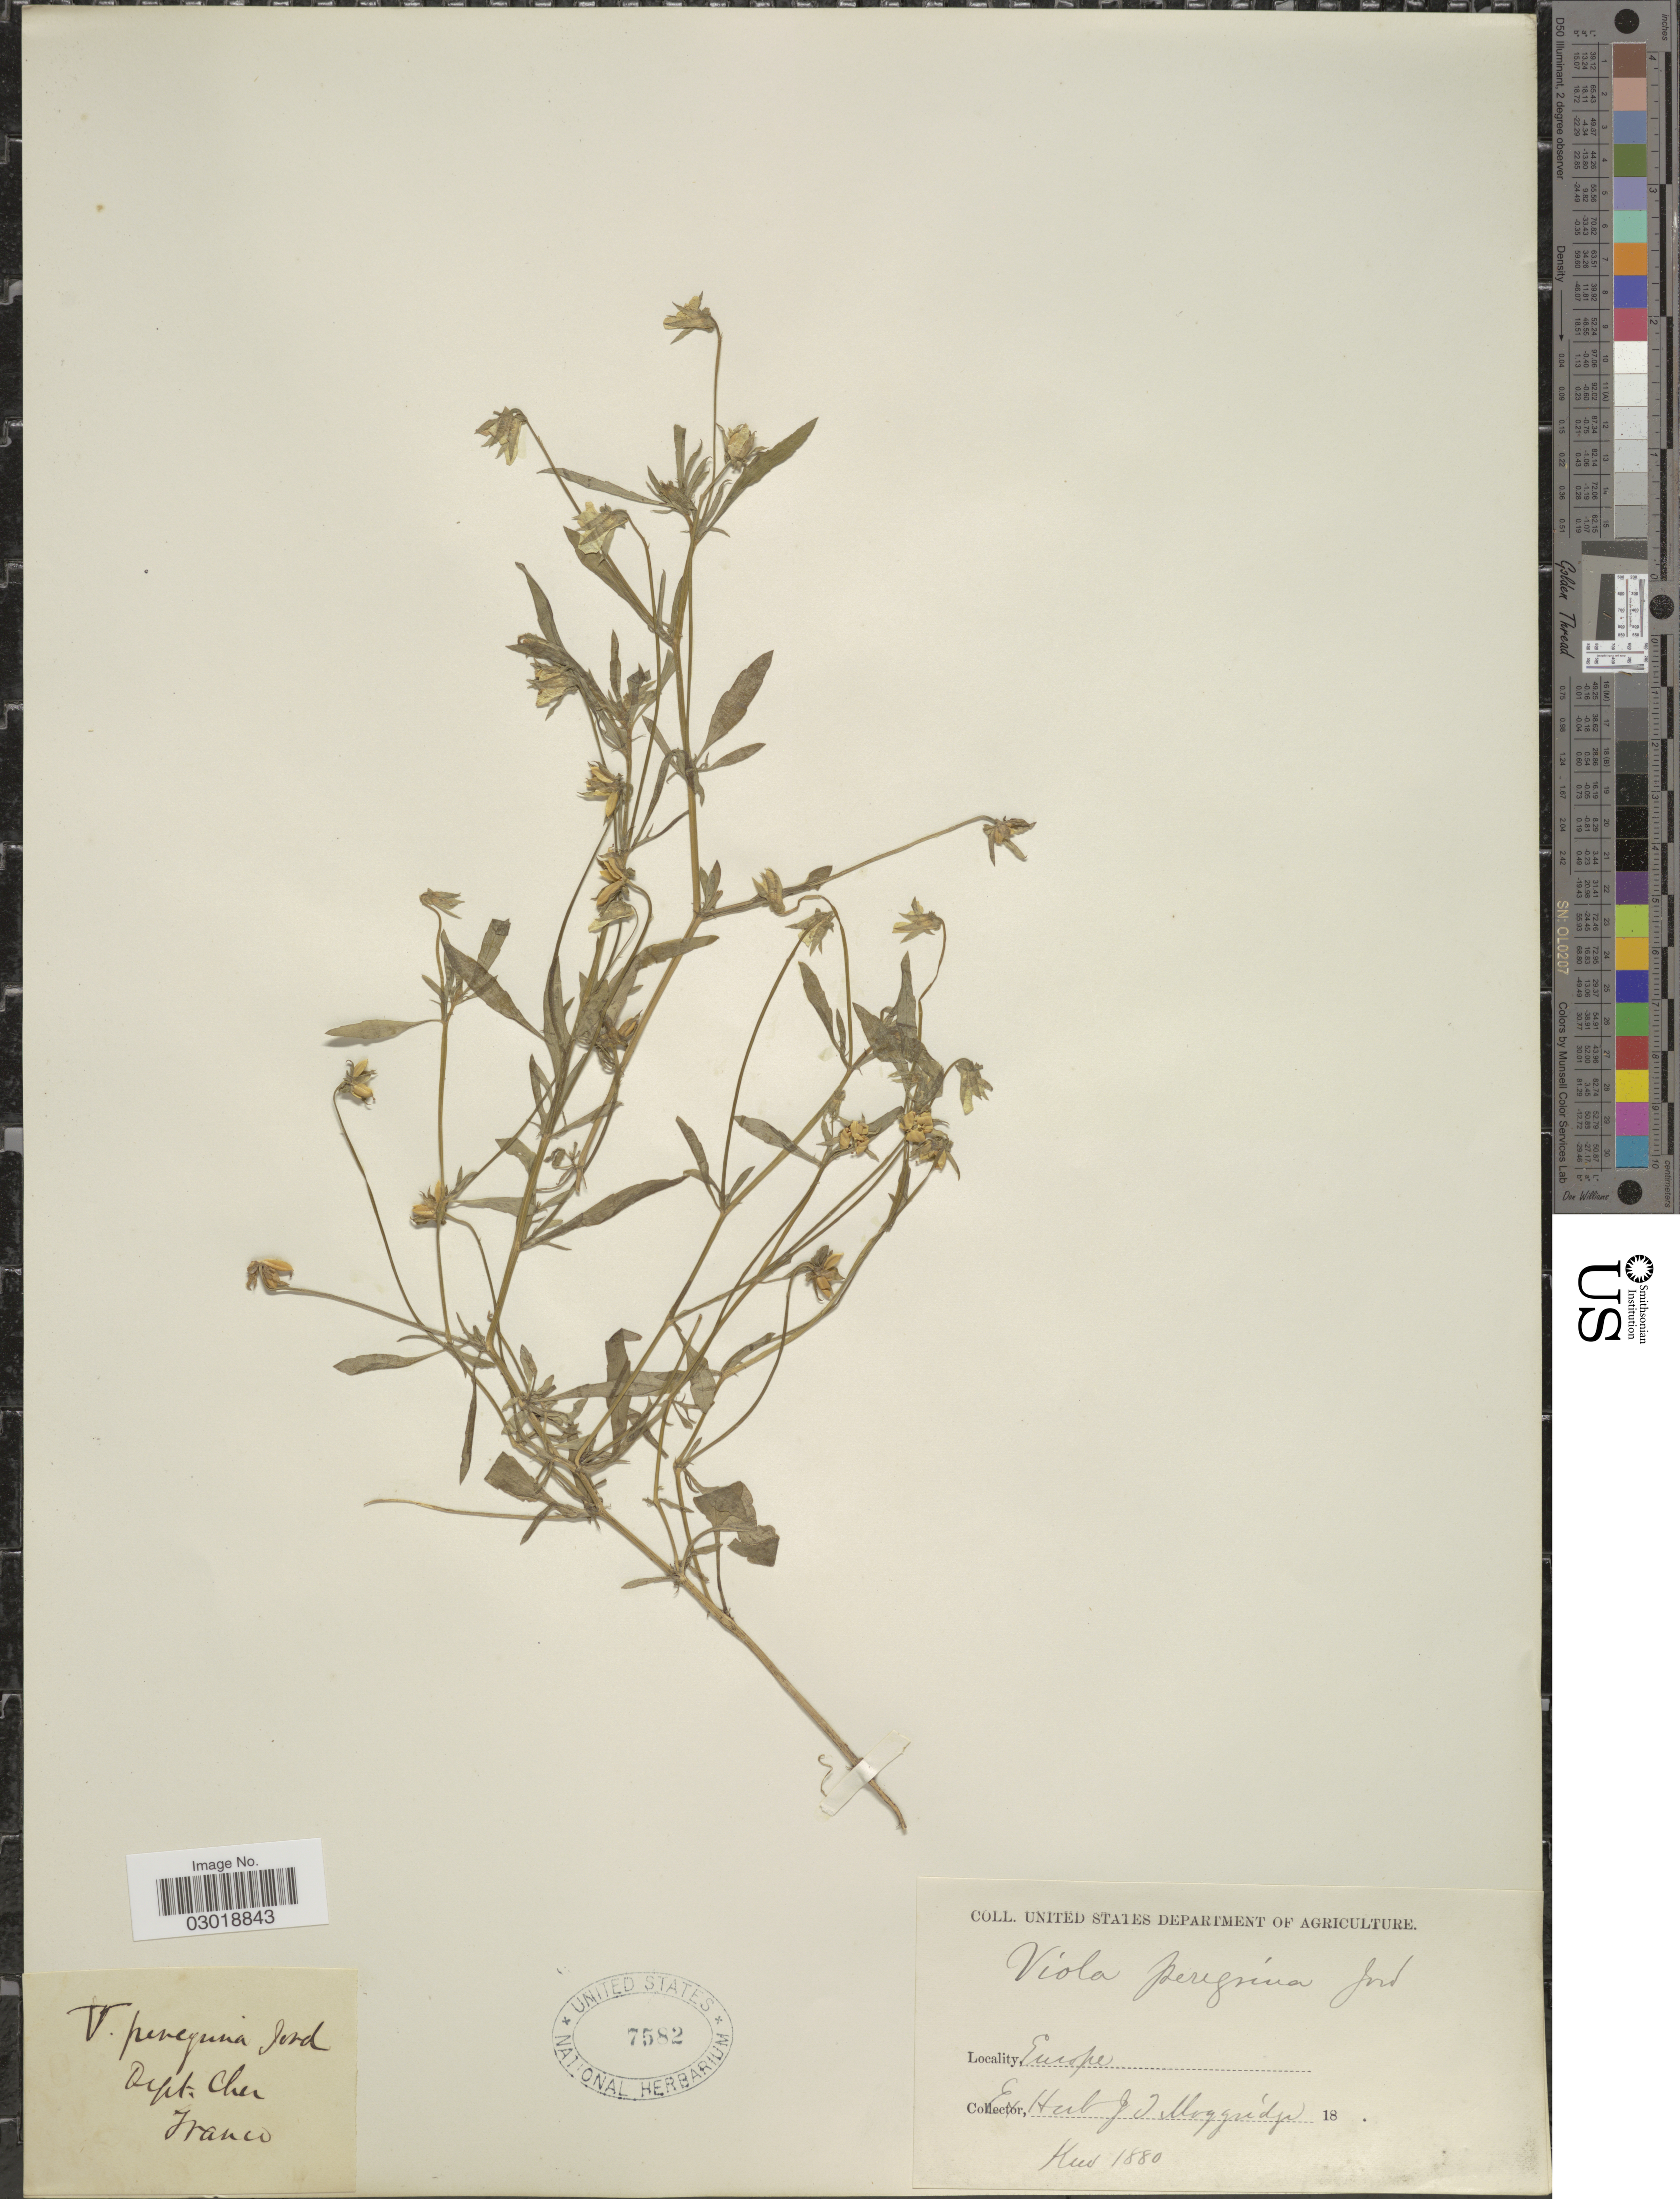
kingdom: Plantae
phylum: Tracheophyta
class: Magnoliopsida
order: Malpighiales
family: Violaceae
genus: Viola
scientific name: Viola peregrina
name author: Jord. ex Boreau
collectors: ex herb. J.T. Moggridge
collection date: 1880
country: France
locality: Dept. Cher.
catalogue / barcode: US 7582